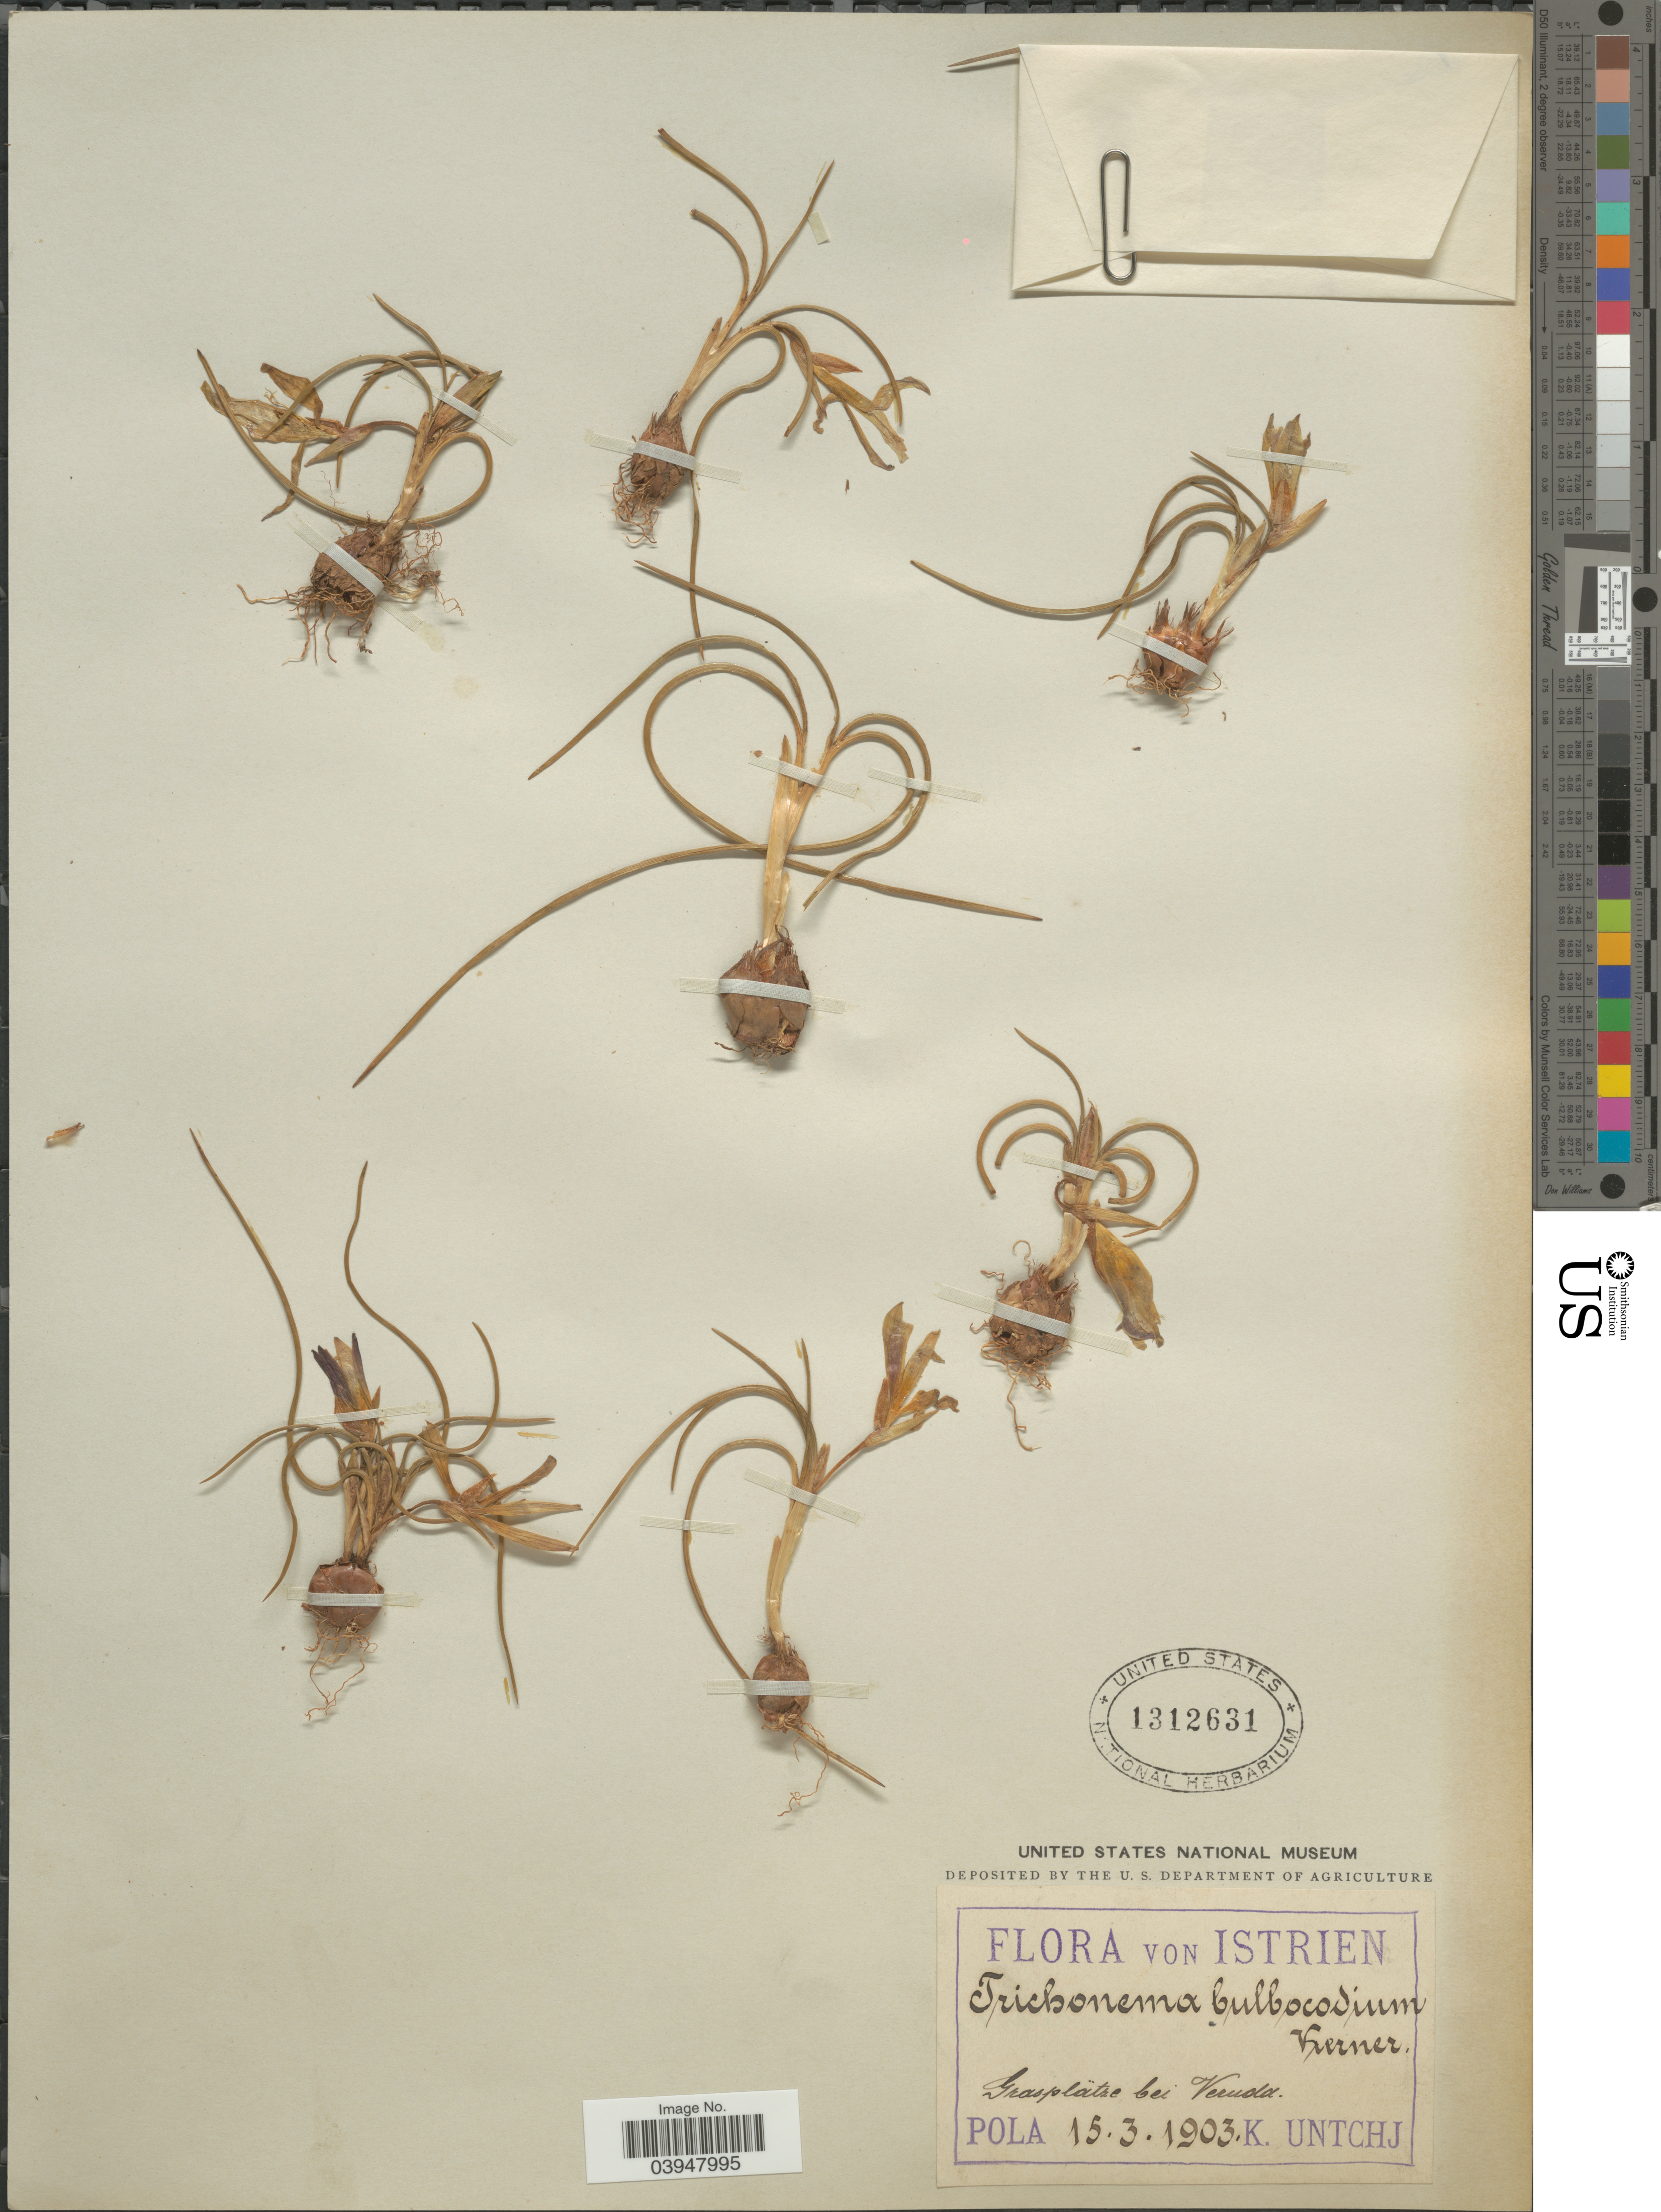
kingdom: Plantae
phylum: Tracheophyta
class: Liliopsida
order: Asparagales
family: Iridaceae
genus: Romulea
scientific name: Romulea bulbocodium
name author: (L.) Sebast. & Mauri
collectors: K. Untchj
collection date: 1903-03-15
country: Croatia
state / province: Istria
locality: Istrien. Grasplätze bei Veruda. Pola.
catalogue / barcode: US 1312631